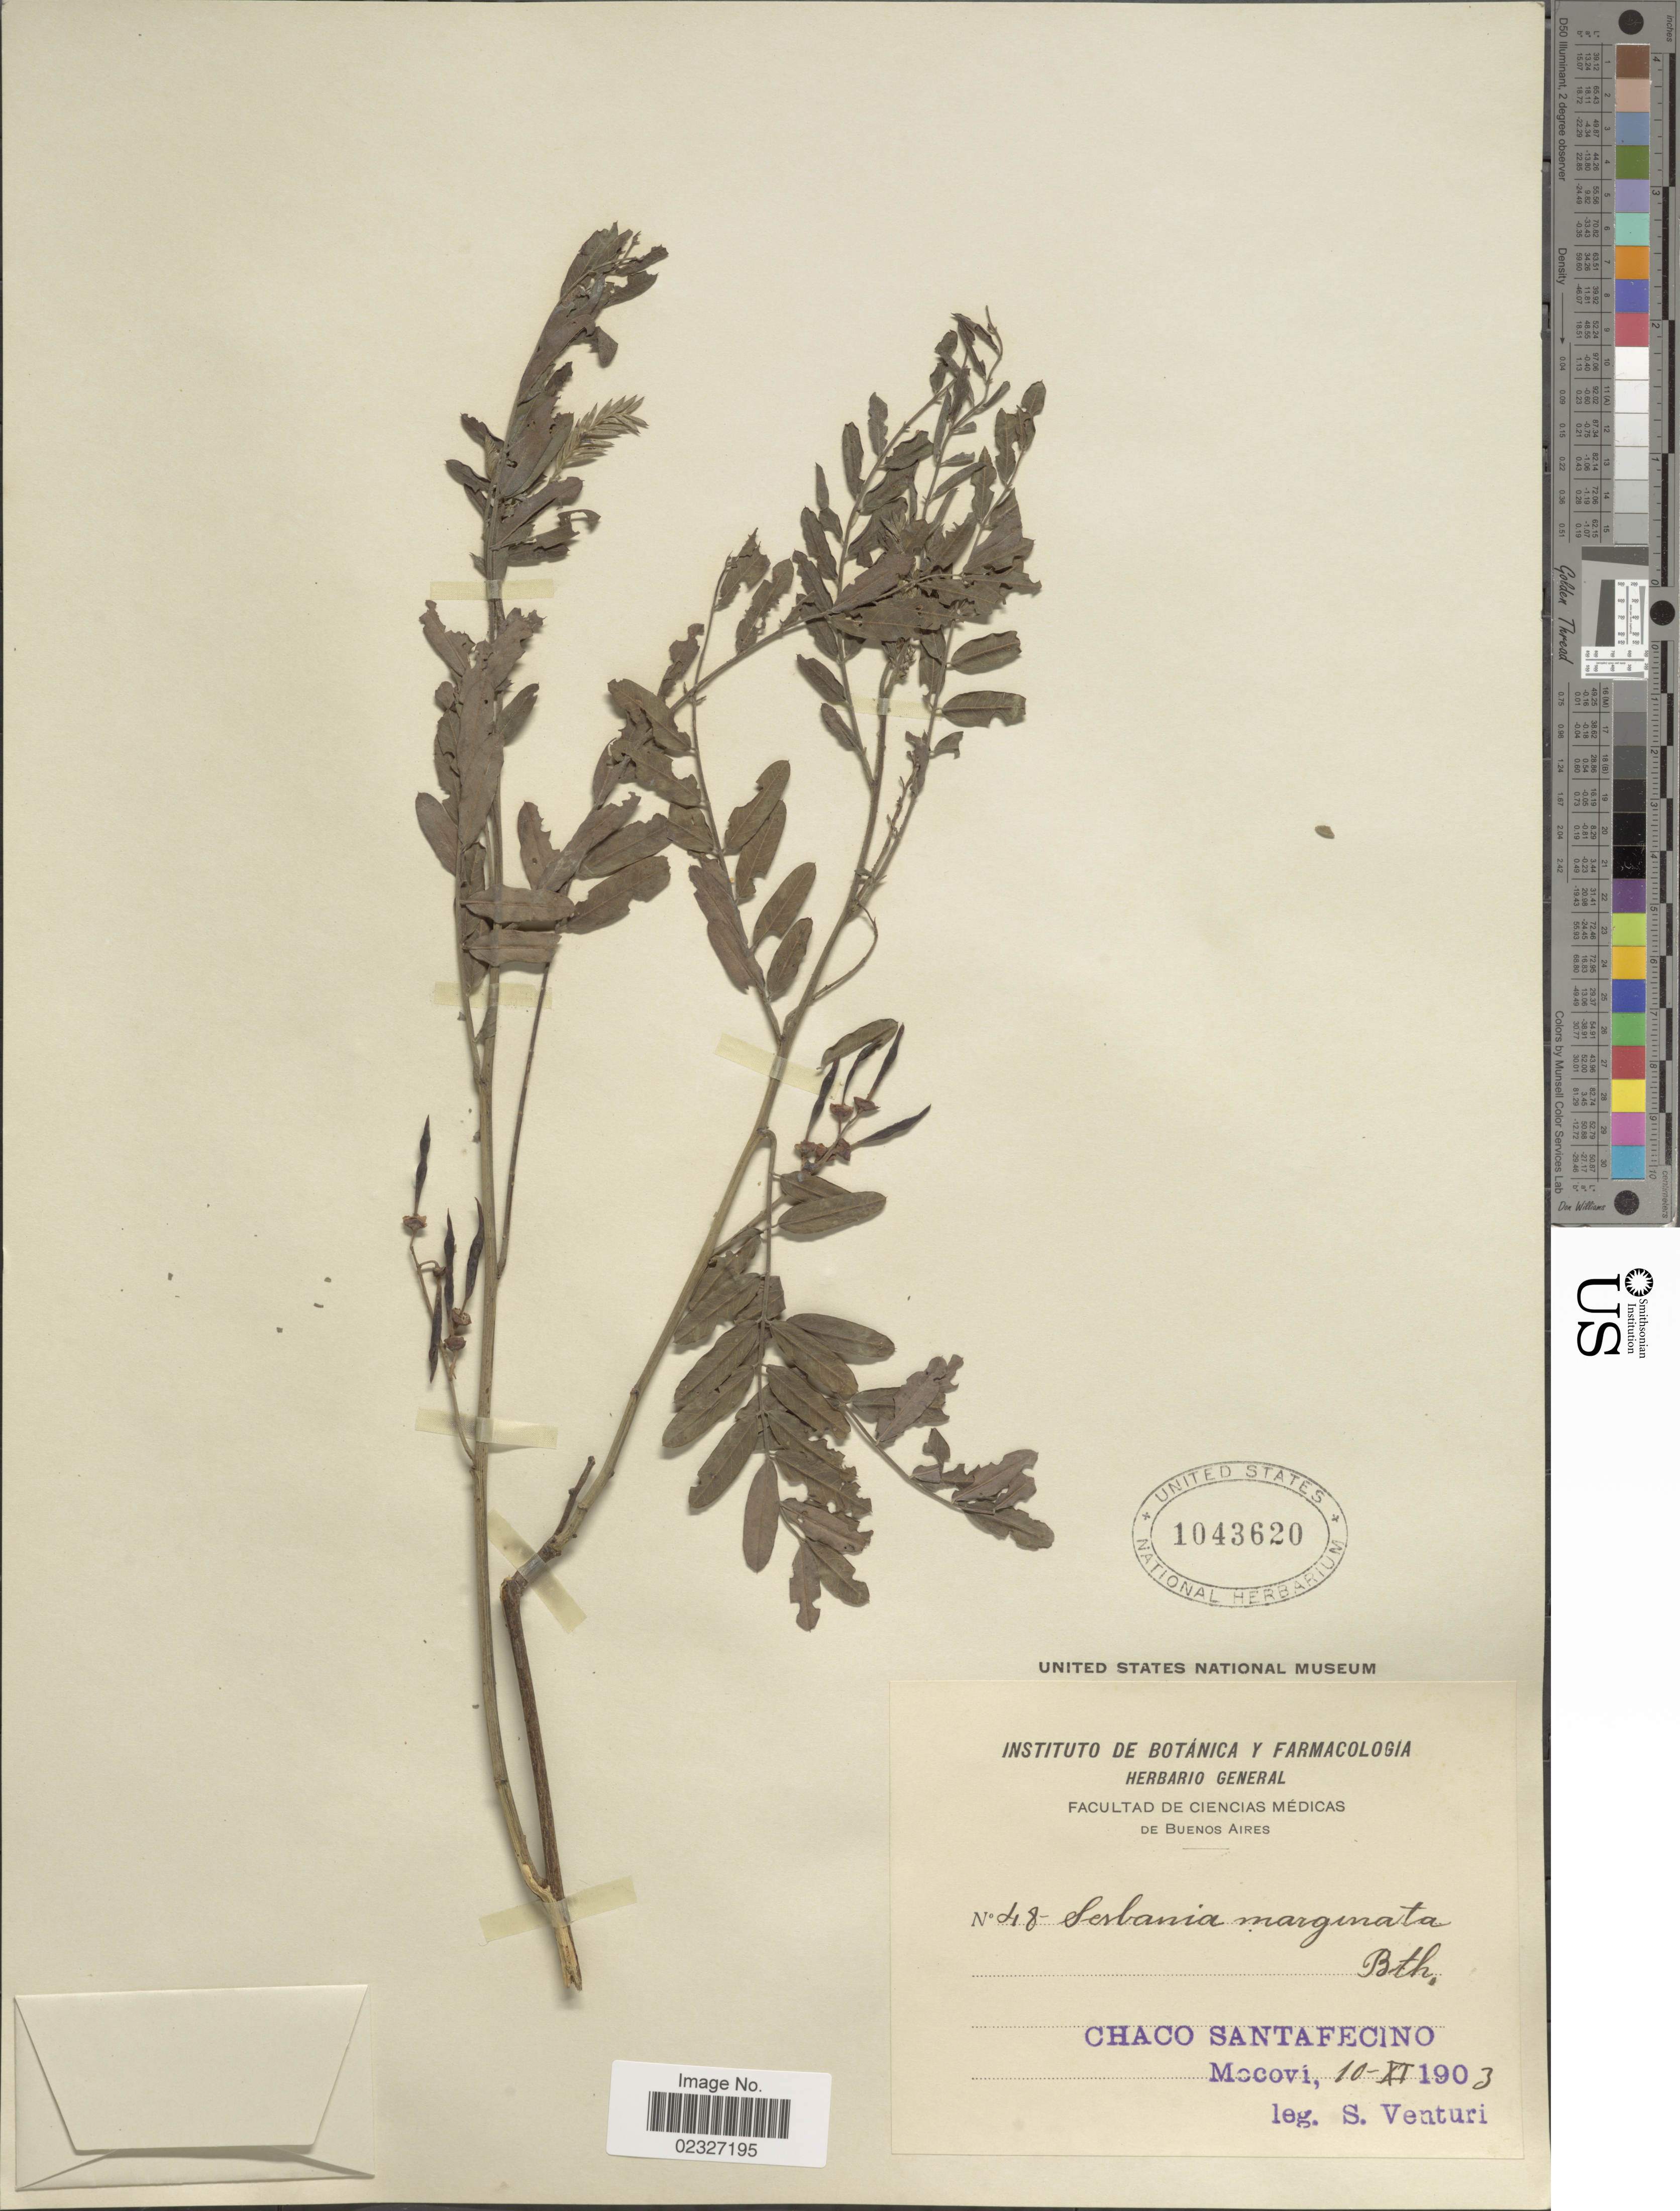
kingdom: Plantae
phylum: Tracheophyta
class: Magnoliopsida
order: Fabales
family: Fabaceae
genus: Sesbania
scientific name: Sesbania marginata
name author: Benth.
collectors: S. Venturi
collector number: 48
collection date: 1903-11-10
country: Argentina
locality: Chaco Santafesino, Mocovi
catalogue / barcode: US 1043620